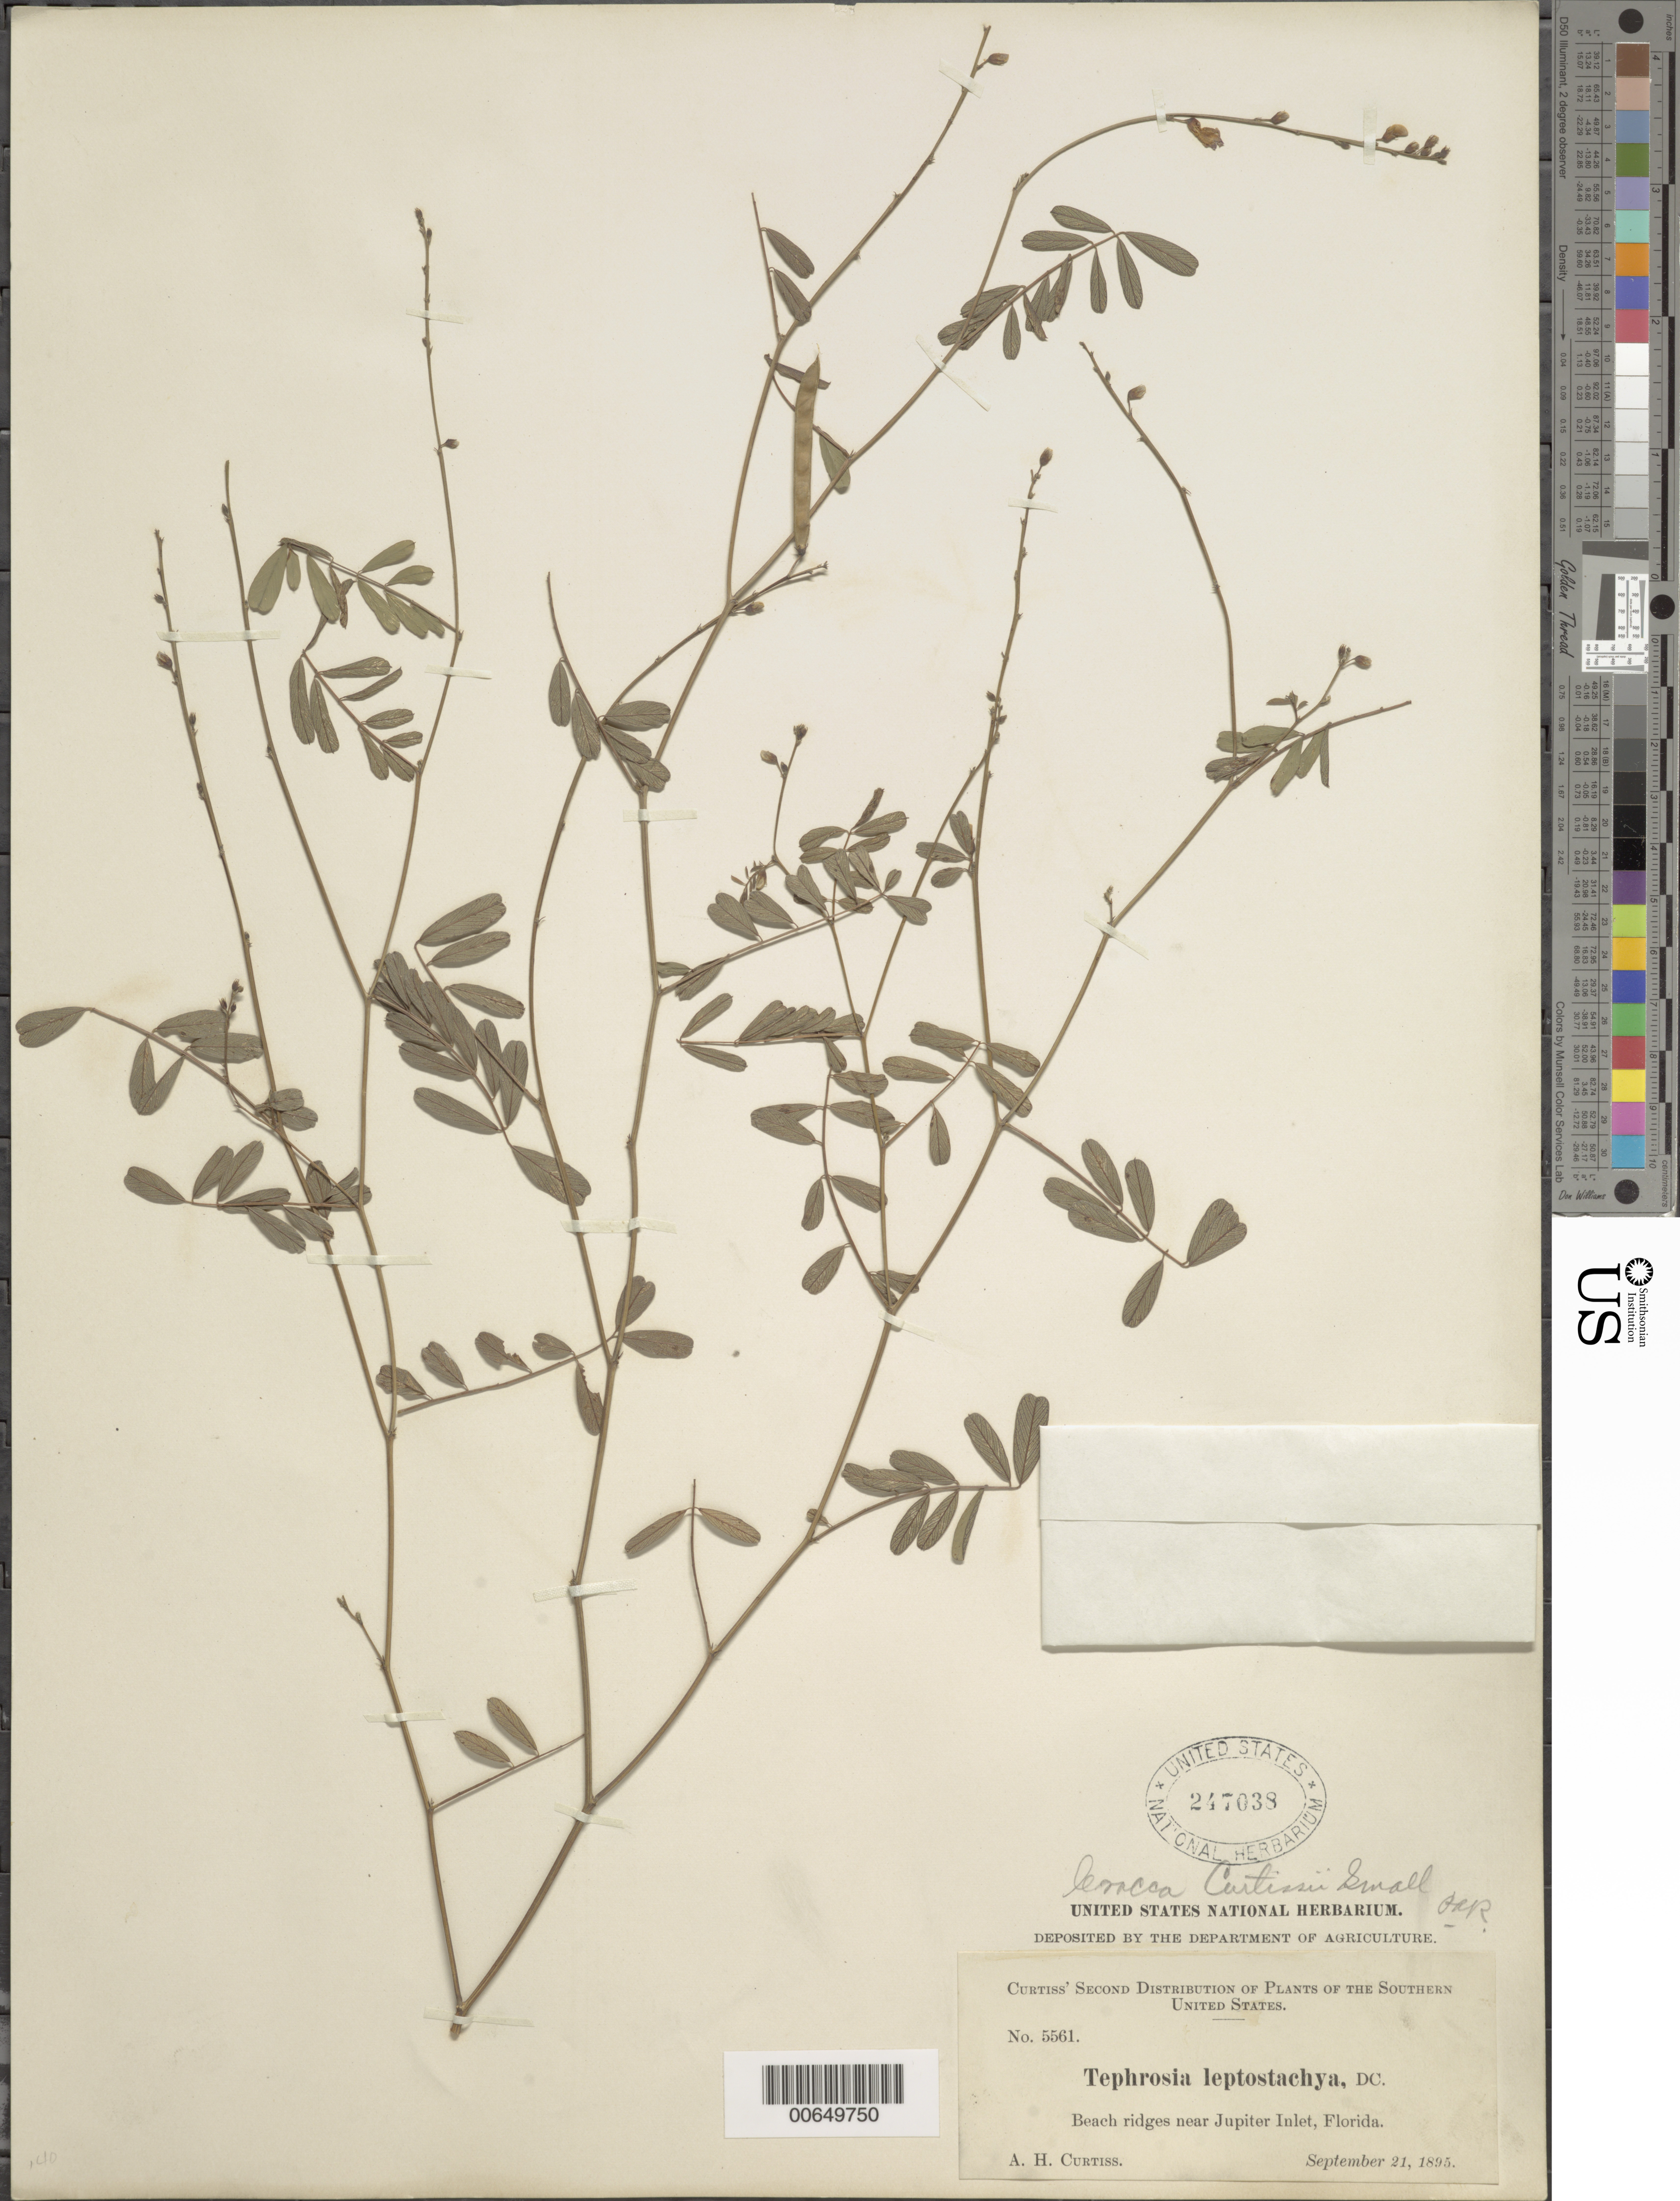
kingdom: Plantae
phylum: Tracheophyta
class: Magnoliopsida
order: Fabales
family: Fabaceae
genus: Tephrosia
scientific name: Tephrosia curtissii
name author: (Small) Shinners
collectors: A. H. Curtiss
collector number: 5561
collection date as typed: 21 Sep 1895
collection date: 1895-09-21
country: United States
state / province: Florida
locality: Near Jupiter Inlet.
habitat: Beach ridges.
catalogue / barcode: US 247038